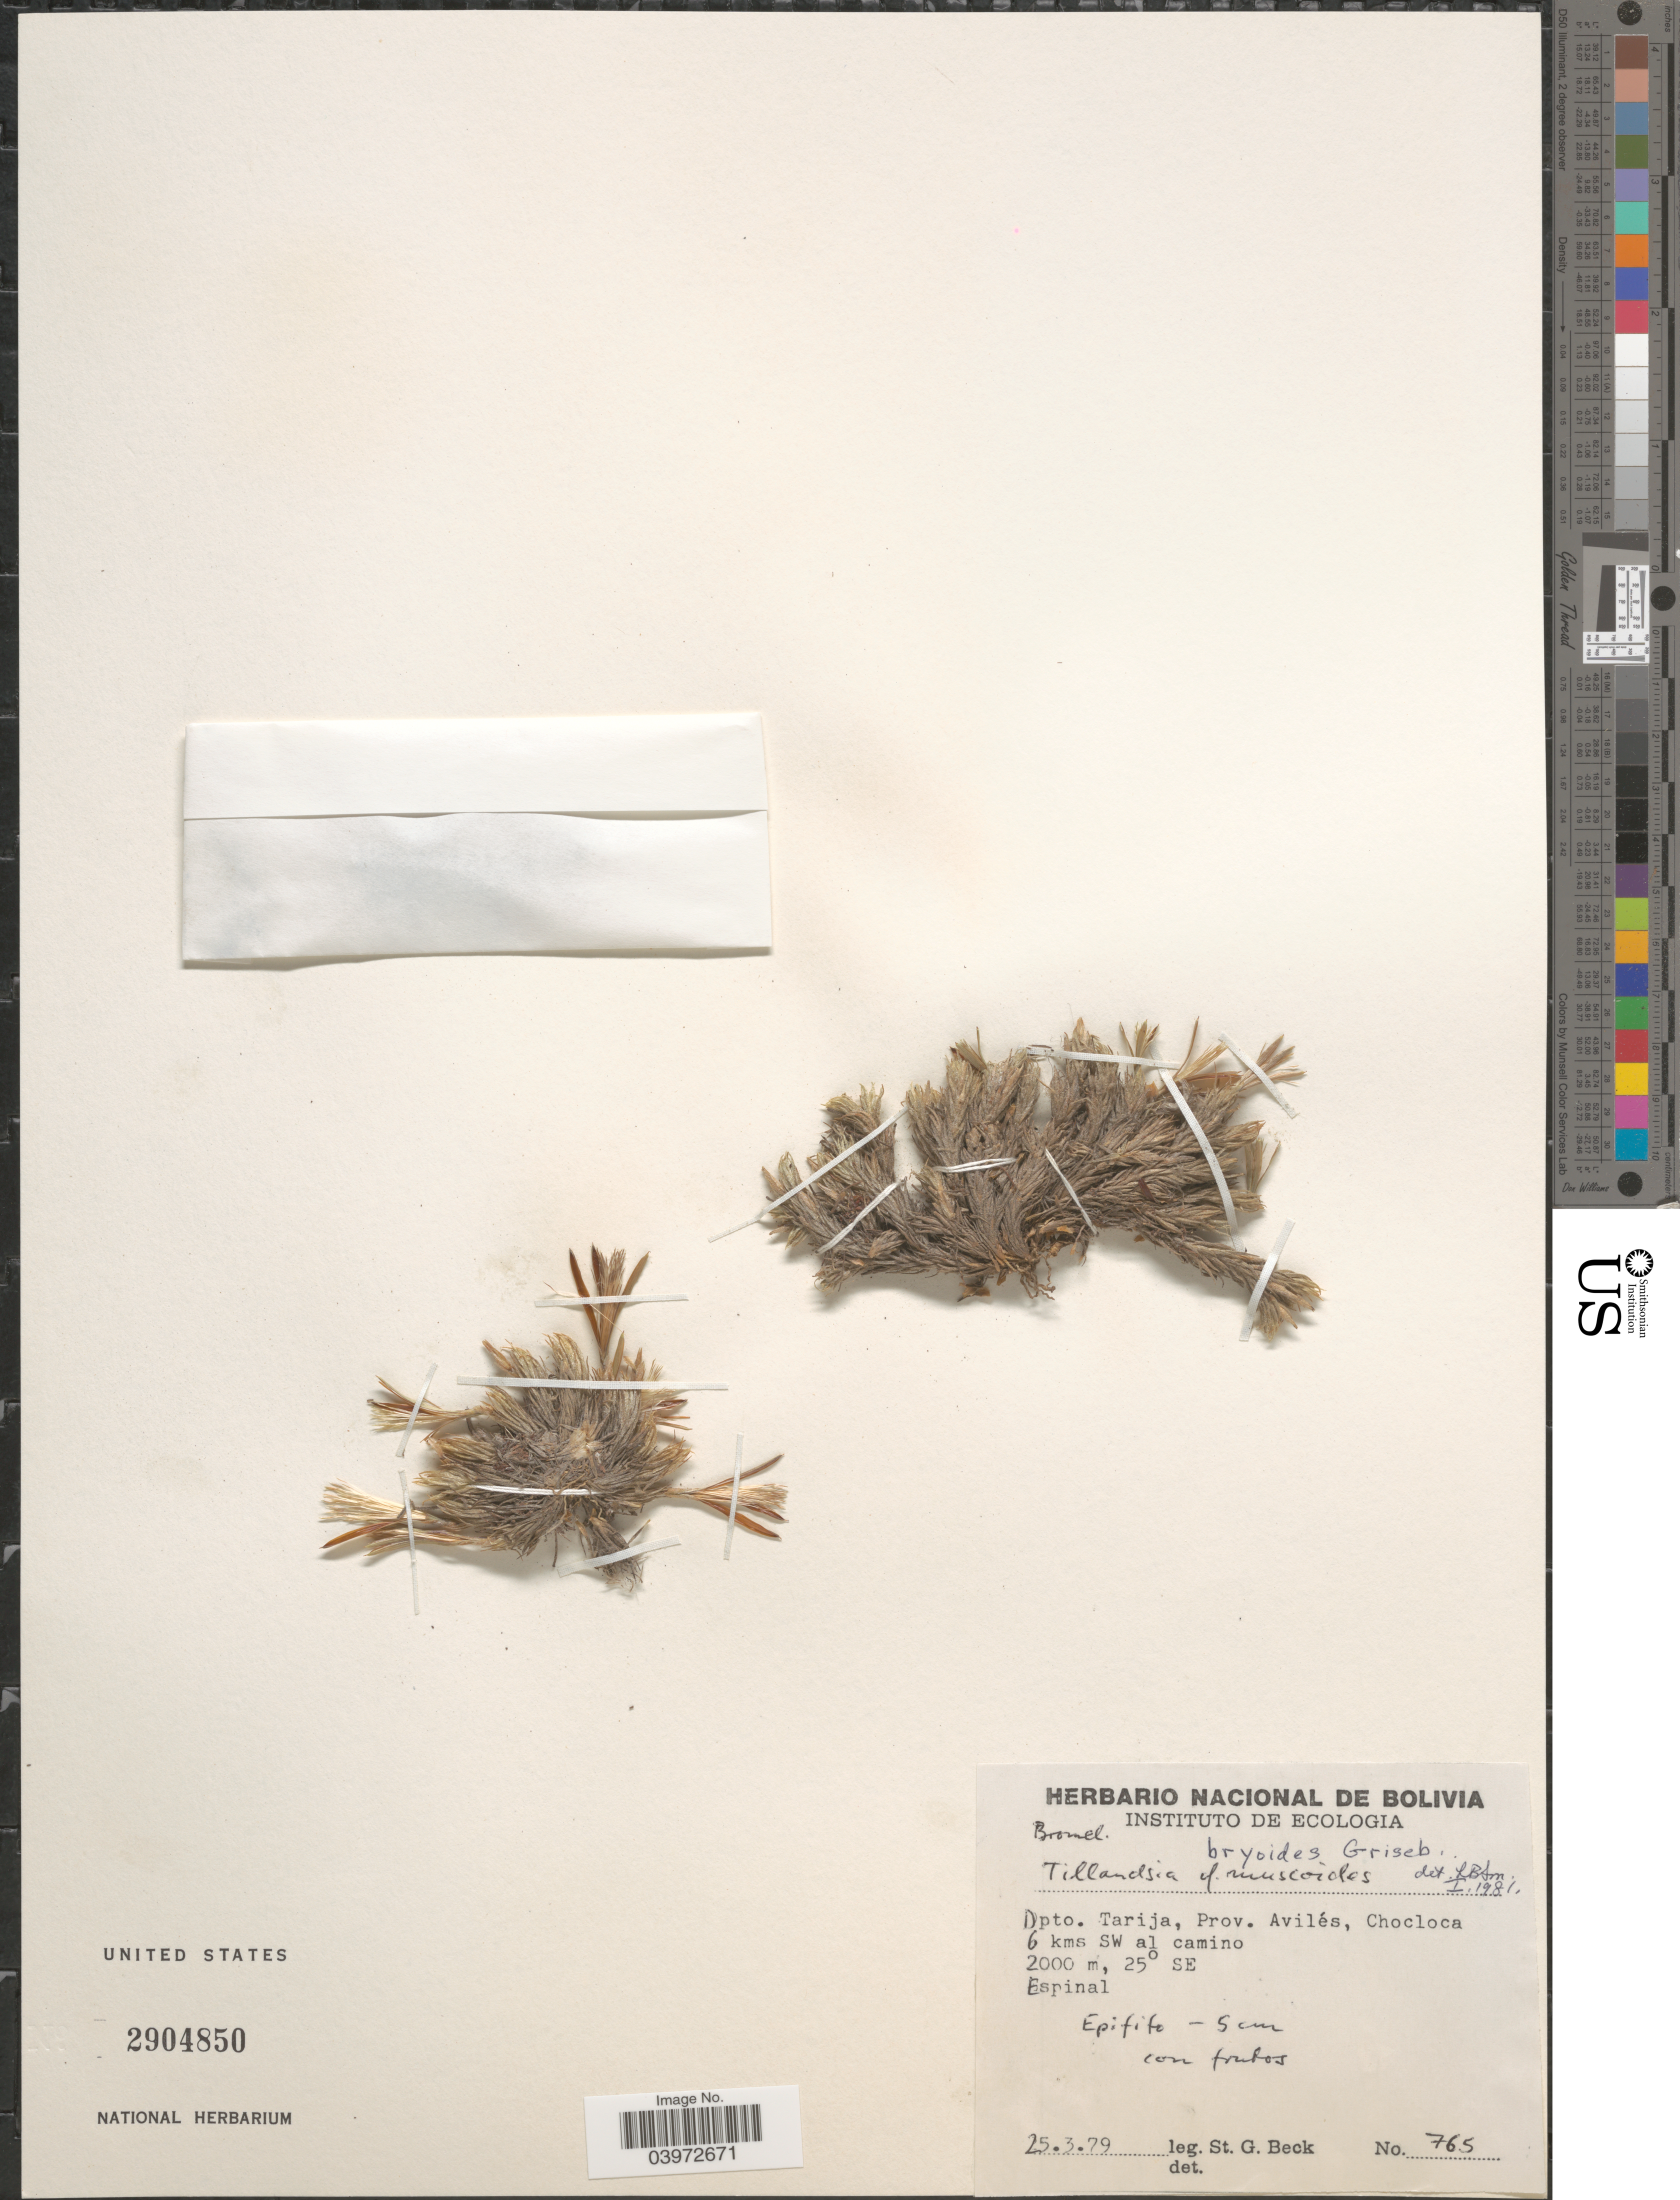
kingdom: Plantae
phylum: Tracheophyta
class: Liliopsida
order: Poales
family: Bromeliaceae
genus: Tillandsia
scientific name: Tillandsia bryoides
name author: Griseb. ex Baker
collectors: S. G. Beck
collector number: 765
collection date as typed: Transcribed d/m/y: 25/3/79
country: Bolivia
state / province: Tarija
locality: Dpto. Tarija, Prov. Avilés, Chocloca 6 kms SW al camino. 25° SE.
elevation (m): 2000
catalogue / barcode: US 2904850